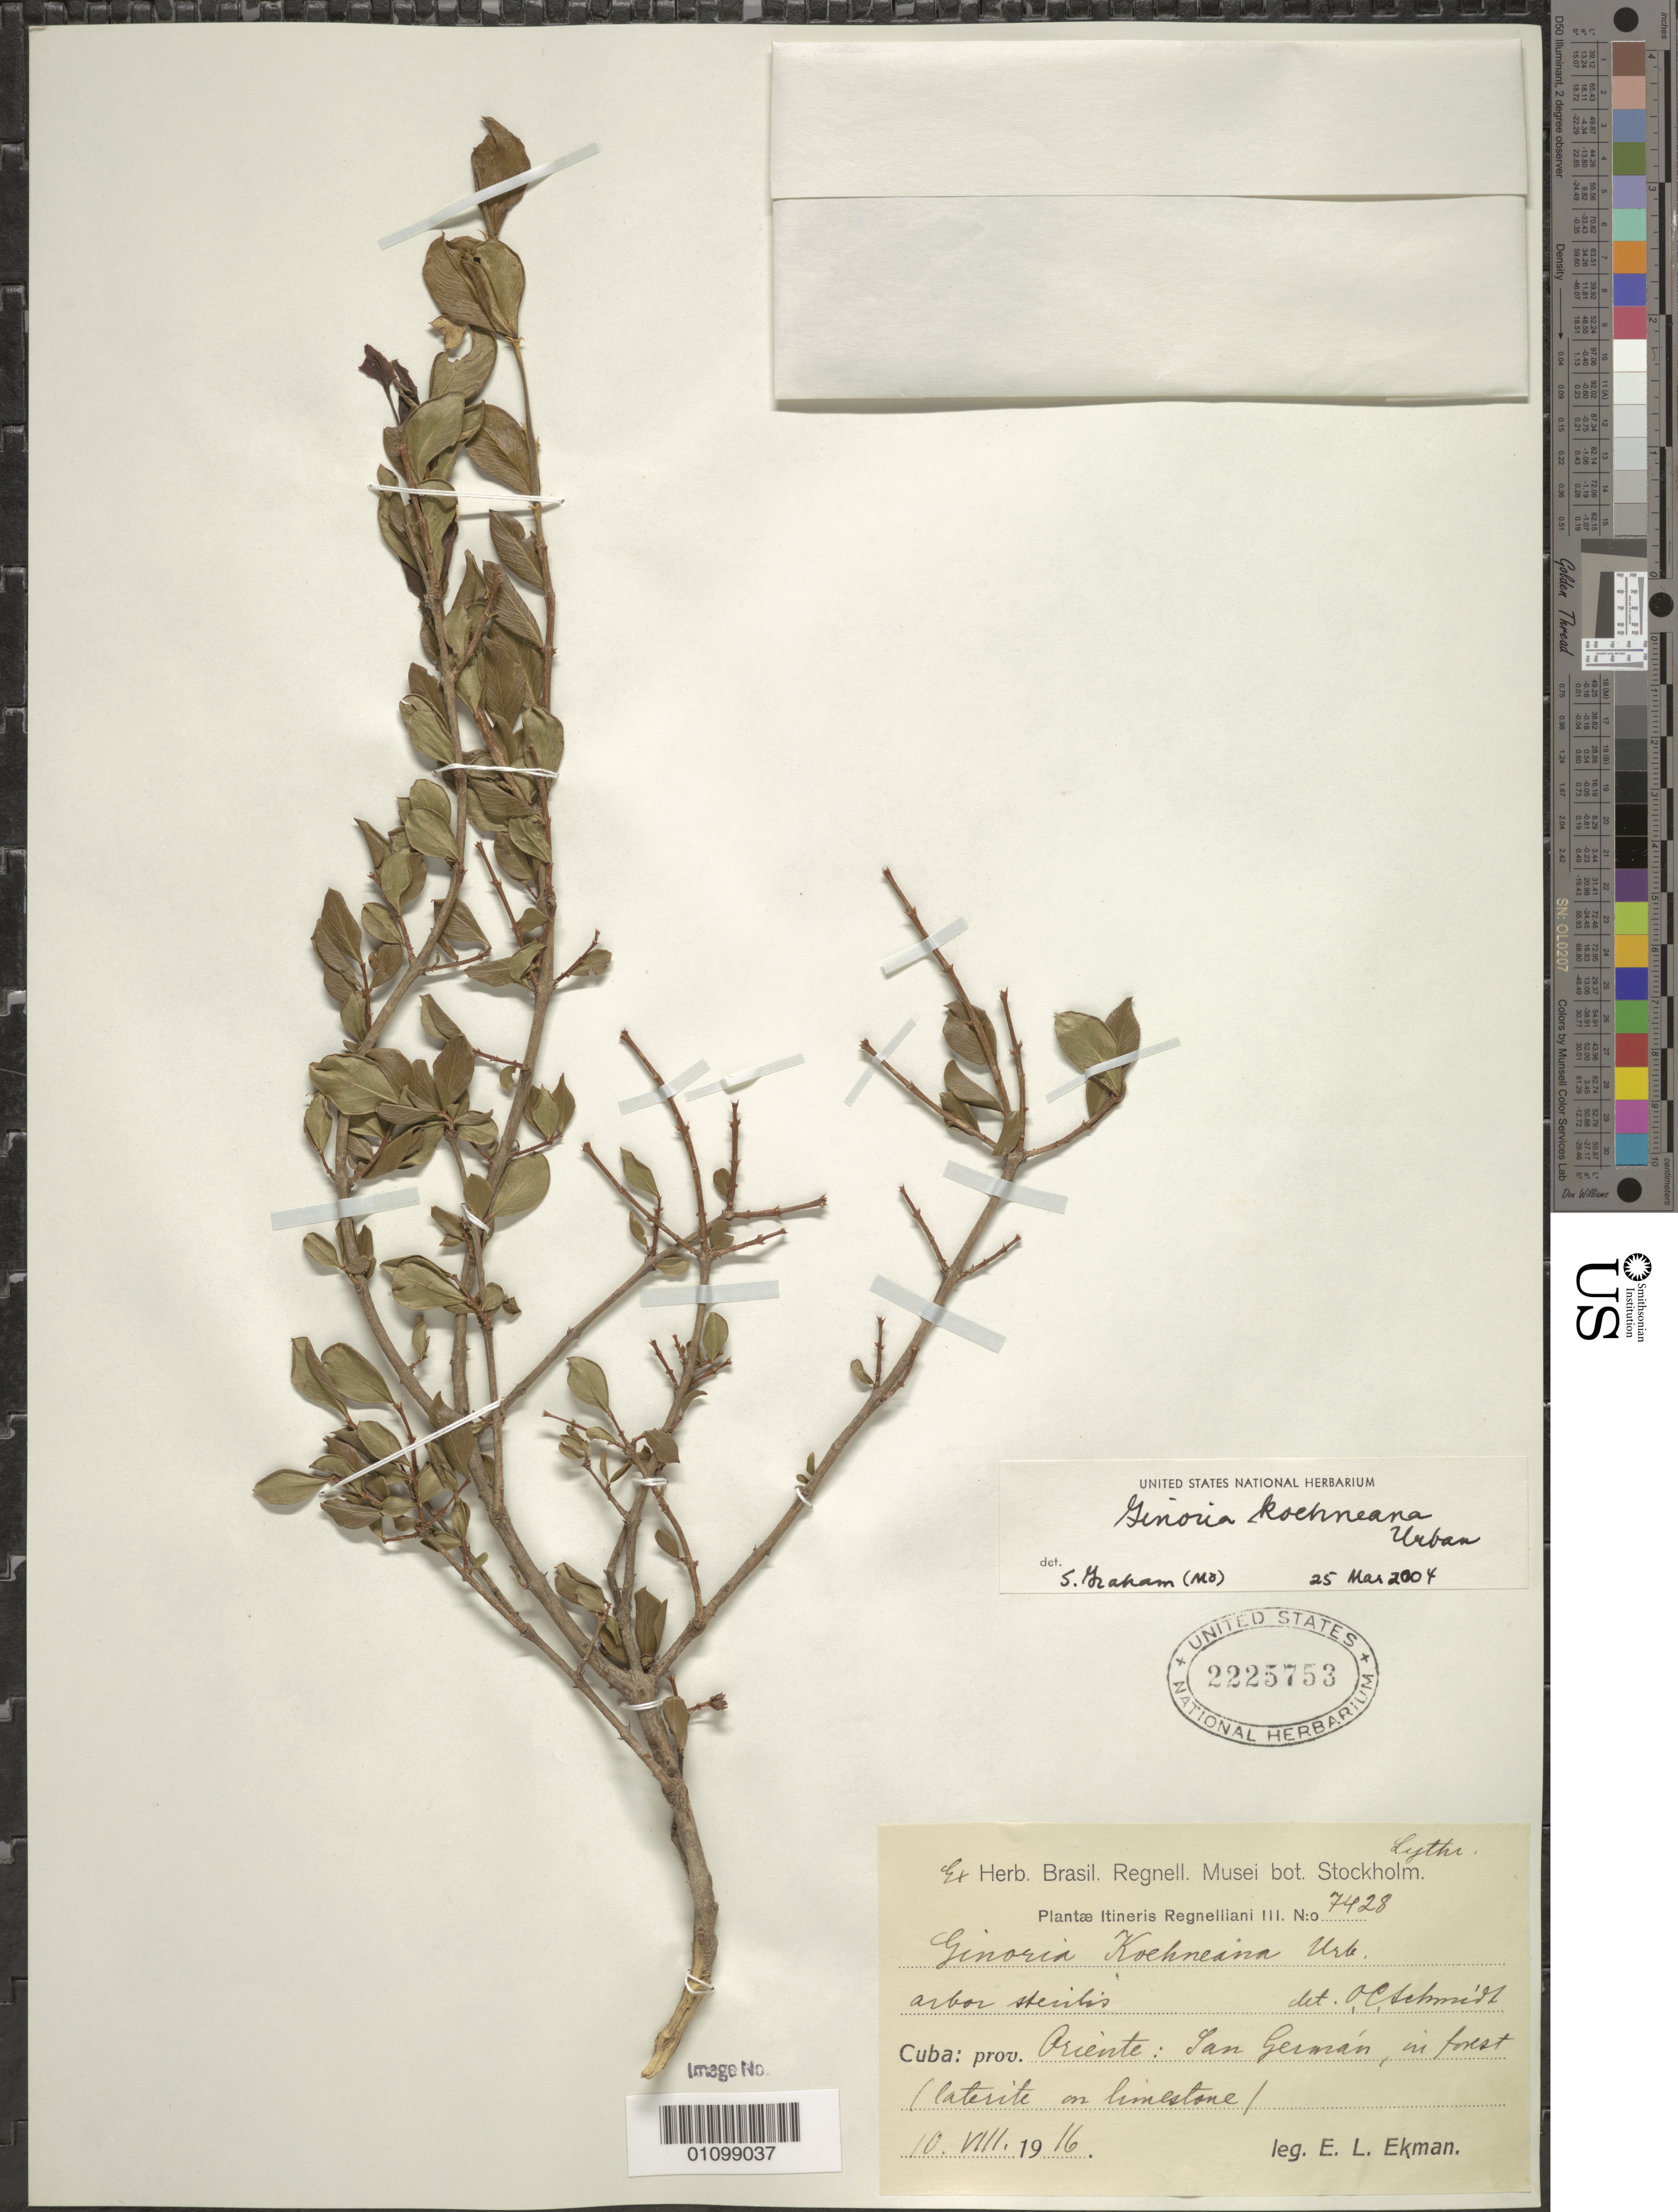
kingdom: Plantae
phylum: Tracheophyta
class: Magnoliopsida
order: Myrtales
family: Lythraceae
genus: Ginoria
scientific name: Ginoria koehneana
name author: Urb.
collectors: E. L. Ekman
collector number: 7428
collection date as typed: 10 Aug 1916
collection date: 1916-08-10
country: Cuba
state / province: Oriente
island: Cuba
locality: San German, in forest, laterite on limestone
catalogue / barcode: US 2225753